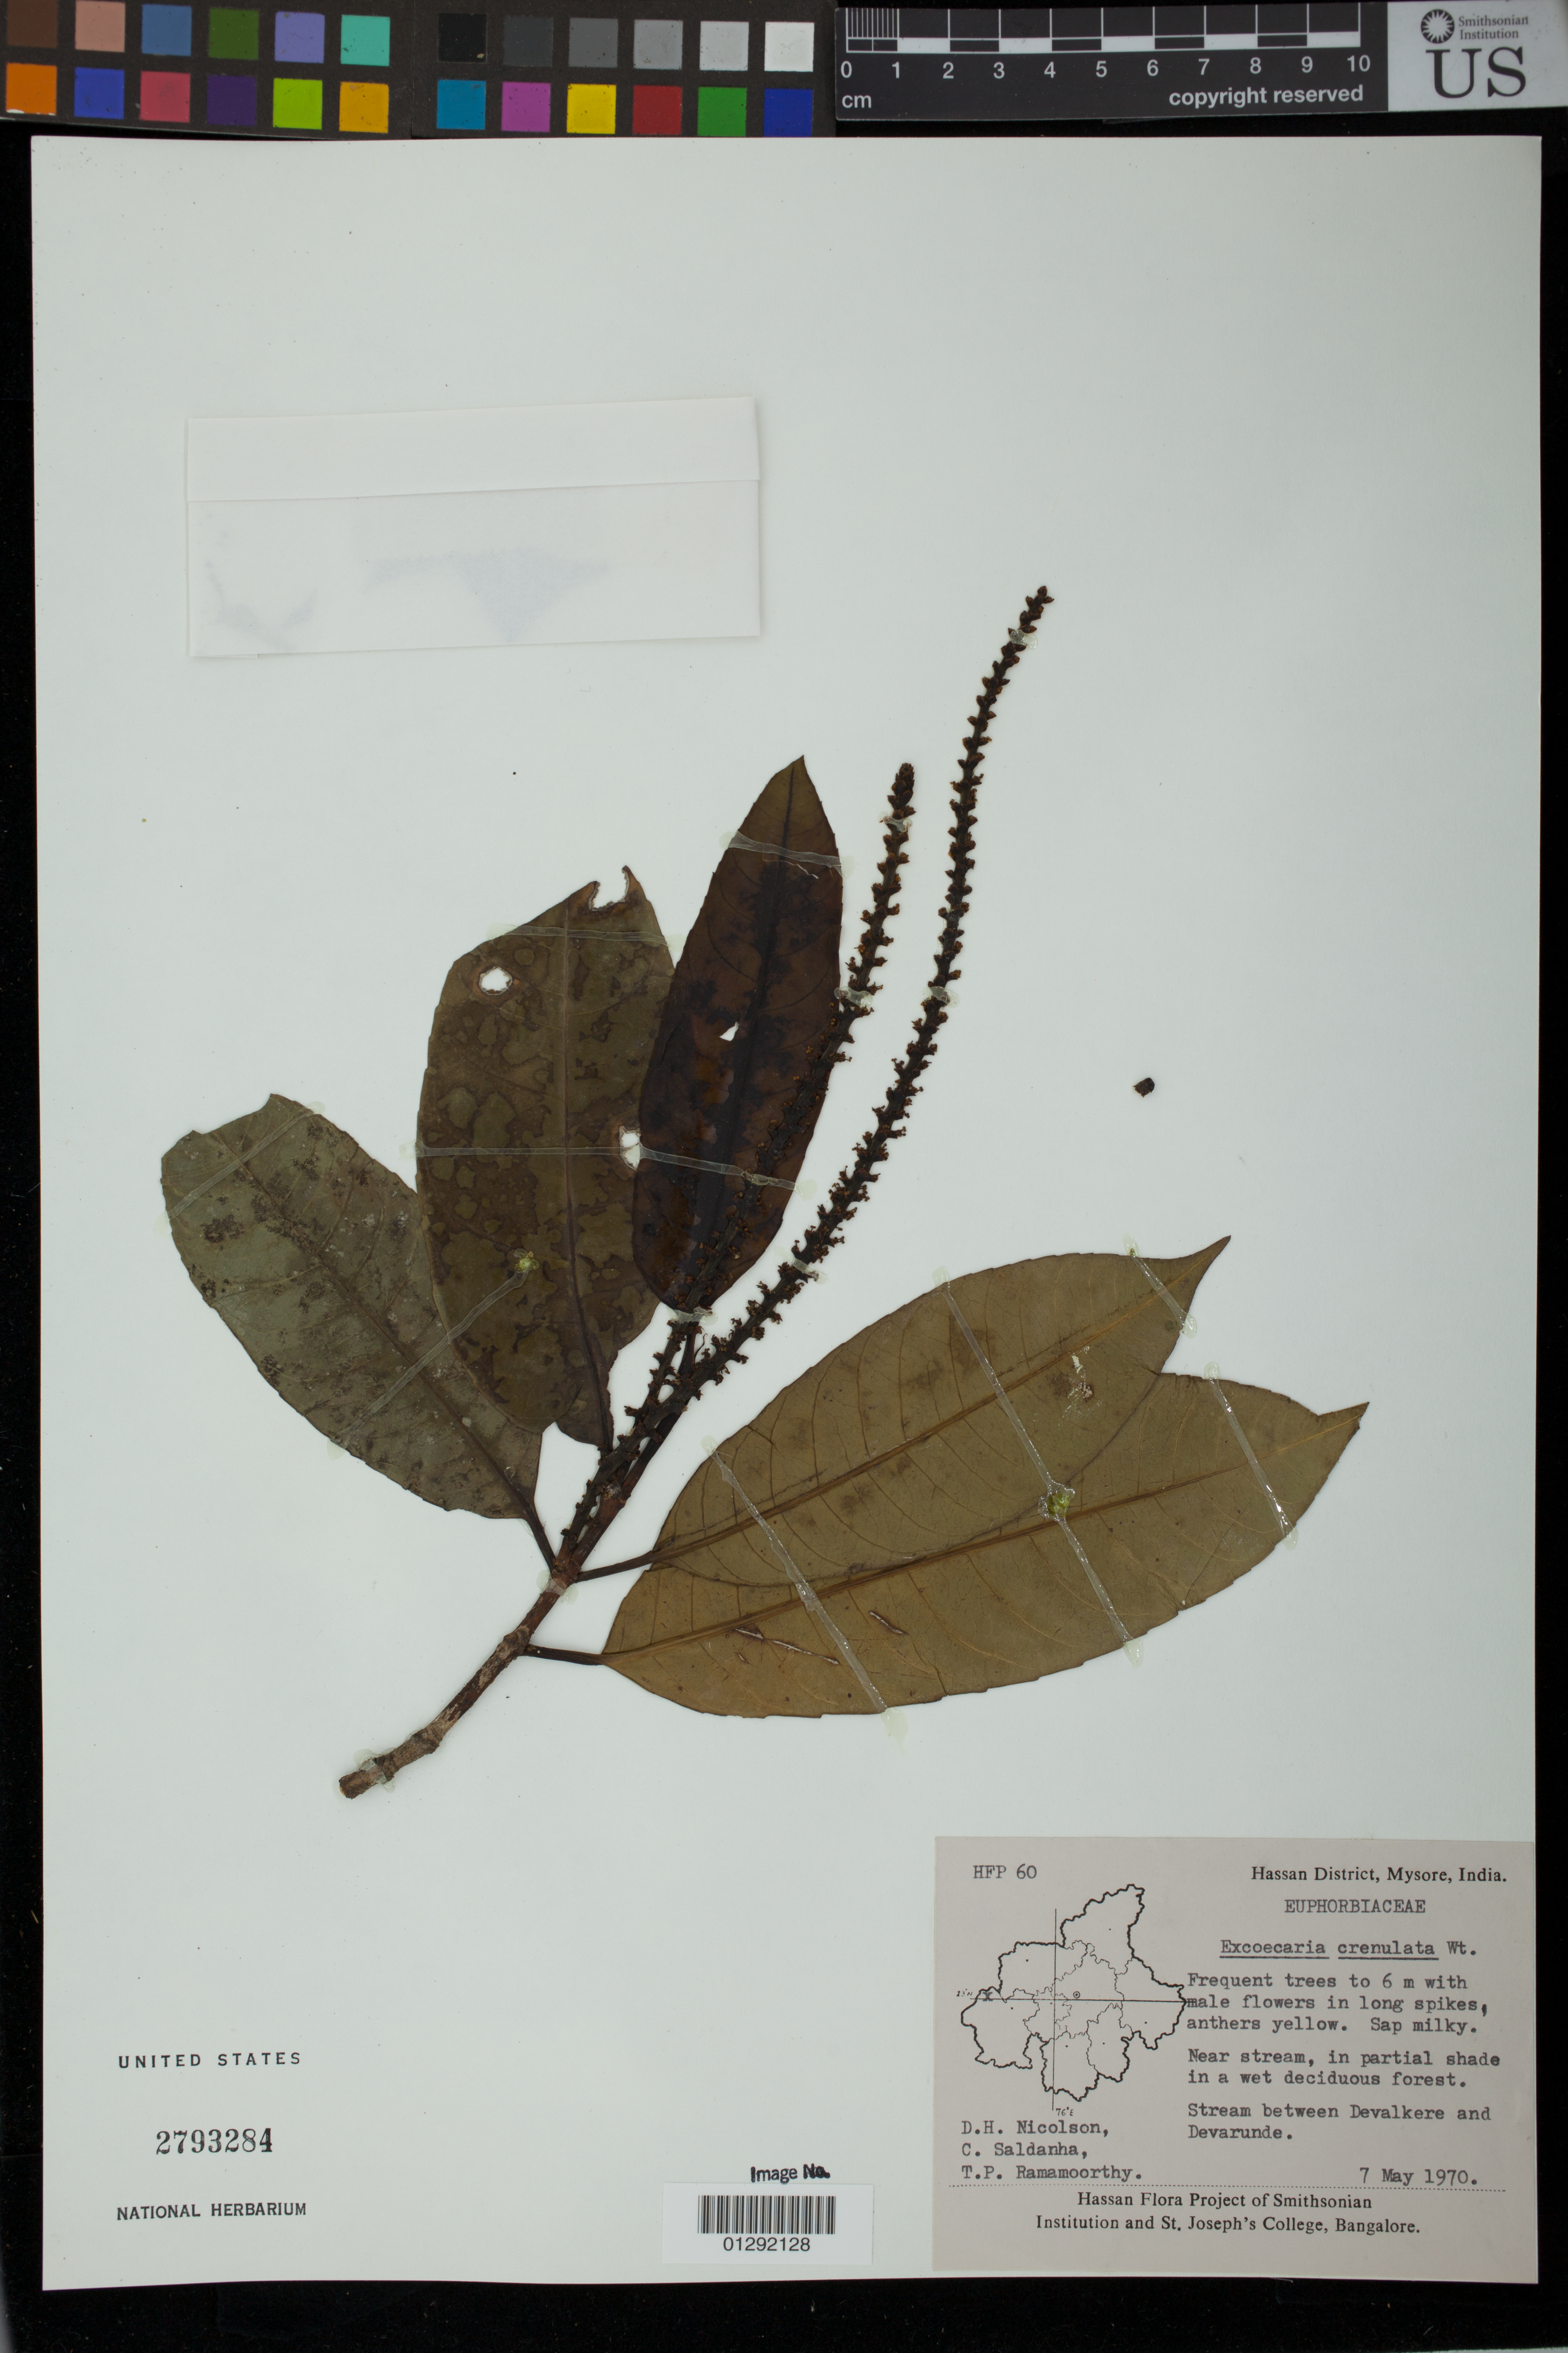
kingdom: Plantae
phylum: Tracheophyta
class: Magnoliopsida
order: Malpighiales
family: Euphorbiaceae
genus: Excoecaria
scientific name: Excoecaria crenulata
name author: Wight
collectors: D. H. Nicolson, C. J. Saldanha & T. P. Ramamoorthy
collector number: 60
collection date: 1970-05-07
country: India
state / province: Karnataka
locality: Hassan District: Mysore. Near stream between Devalkere and Devarunde.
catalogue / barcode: US 2793284